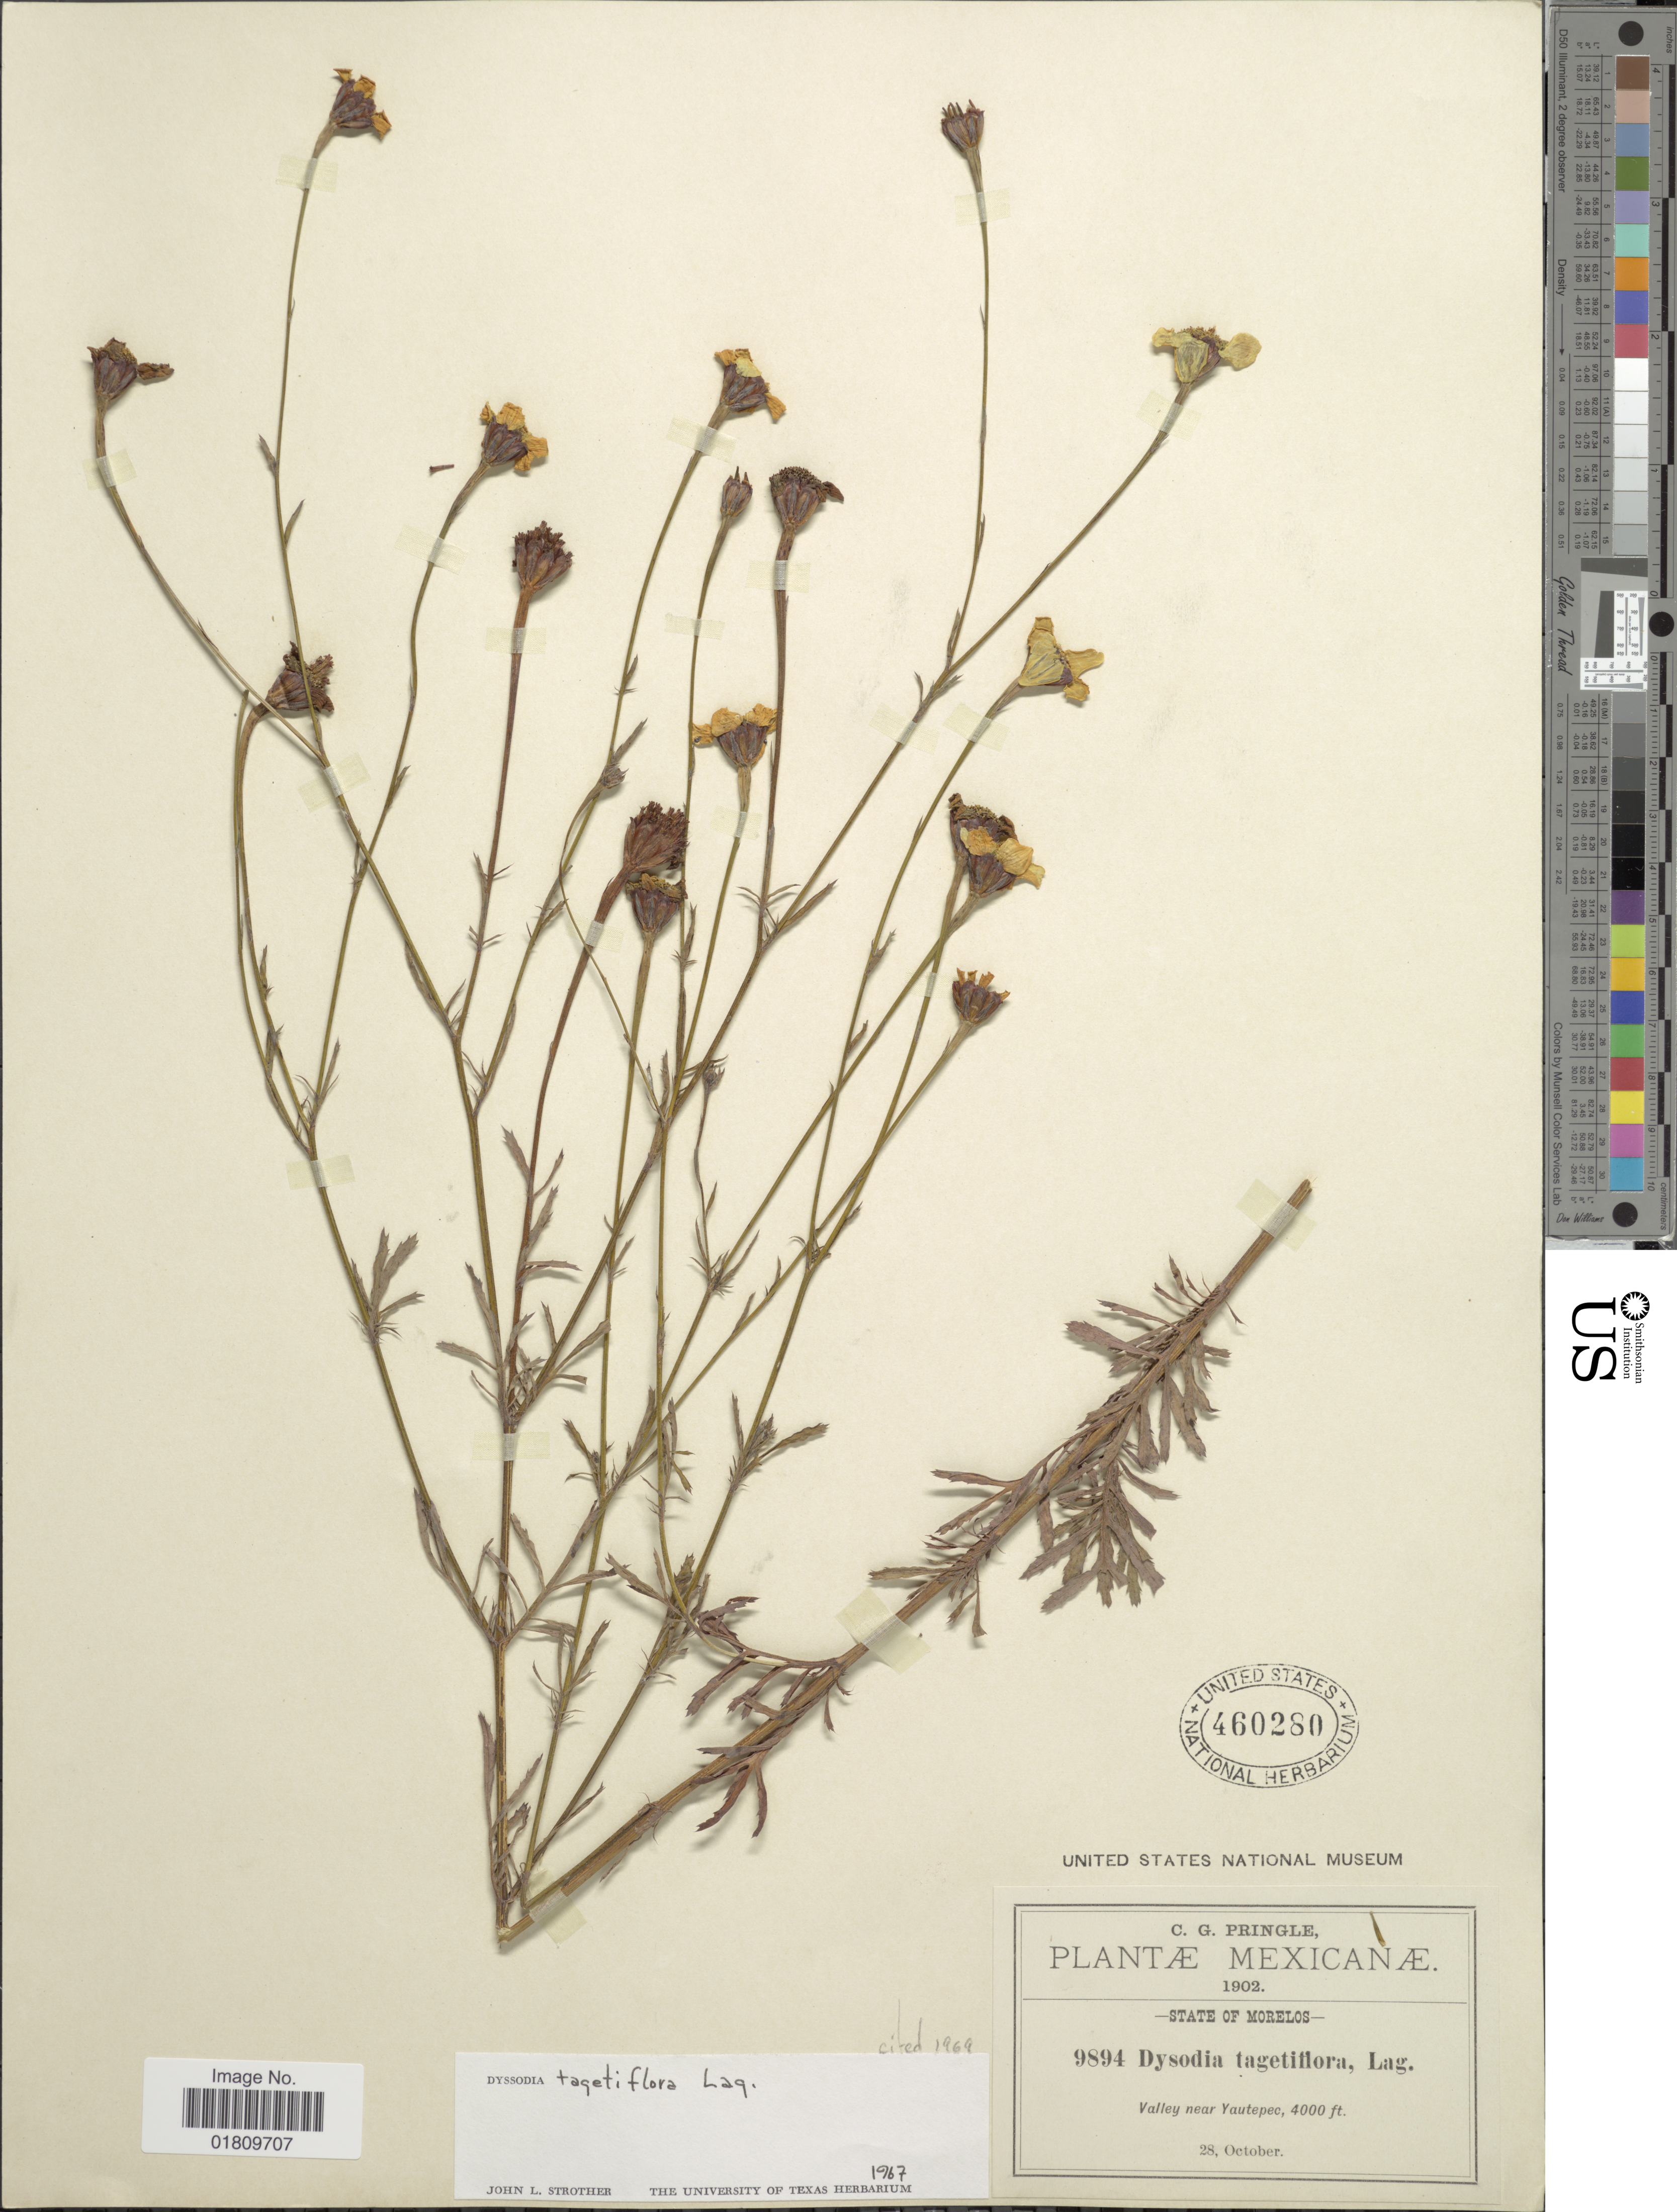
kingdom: Plantae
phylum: Tracheophyta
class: Magnoliopsida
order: Asterales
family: Asteraceae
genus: Dyssodia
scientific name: Dyssodia tagetiflora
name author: Lag.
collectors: C. G. Pringle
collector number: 9894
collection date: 1902-10-28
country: Mexico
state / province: Morelos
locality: Valley near Yautepec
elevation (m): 1219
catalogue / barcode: US 460280